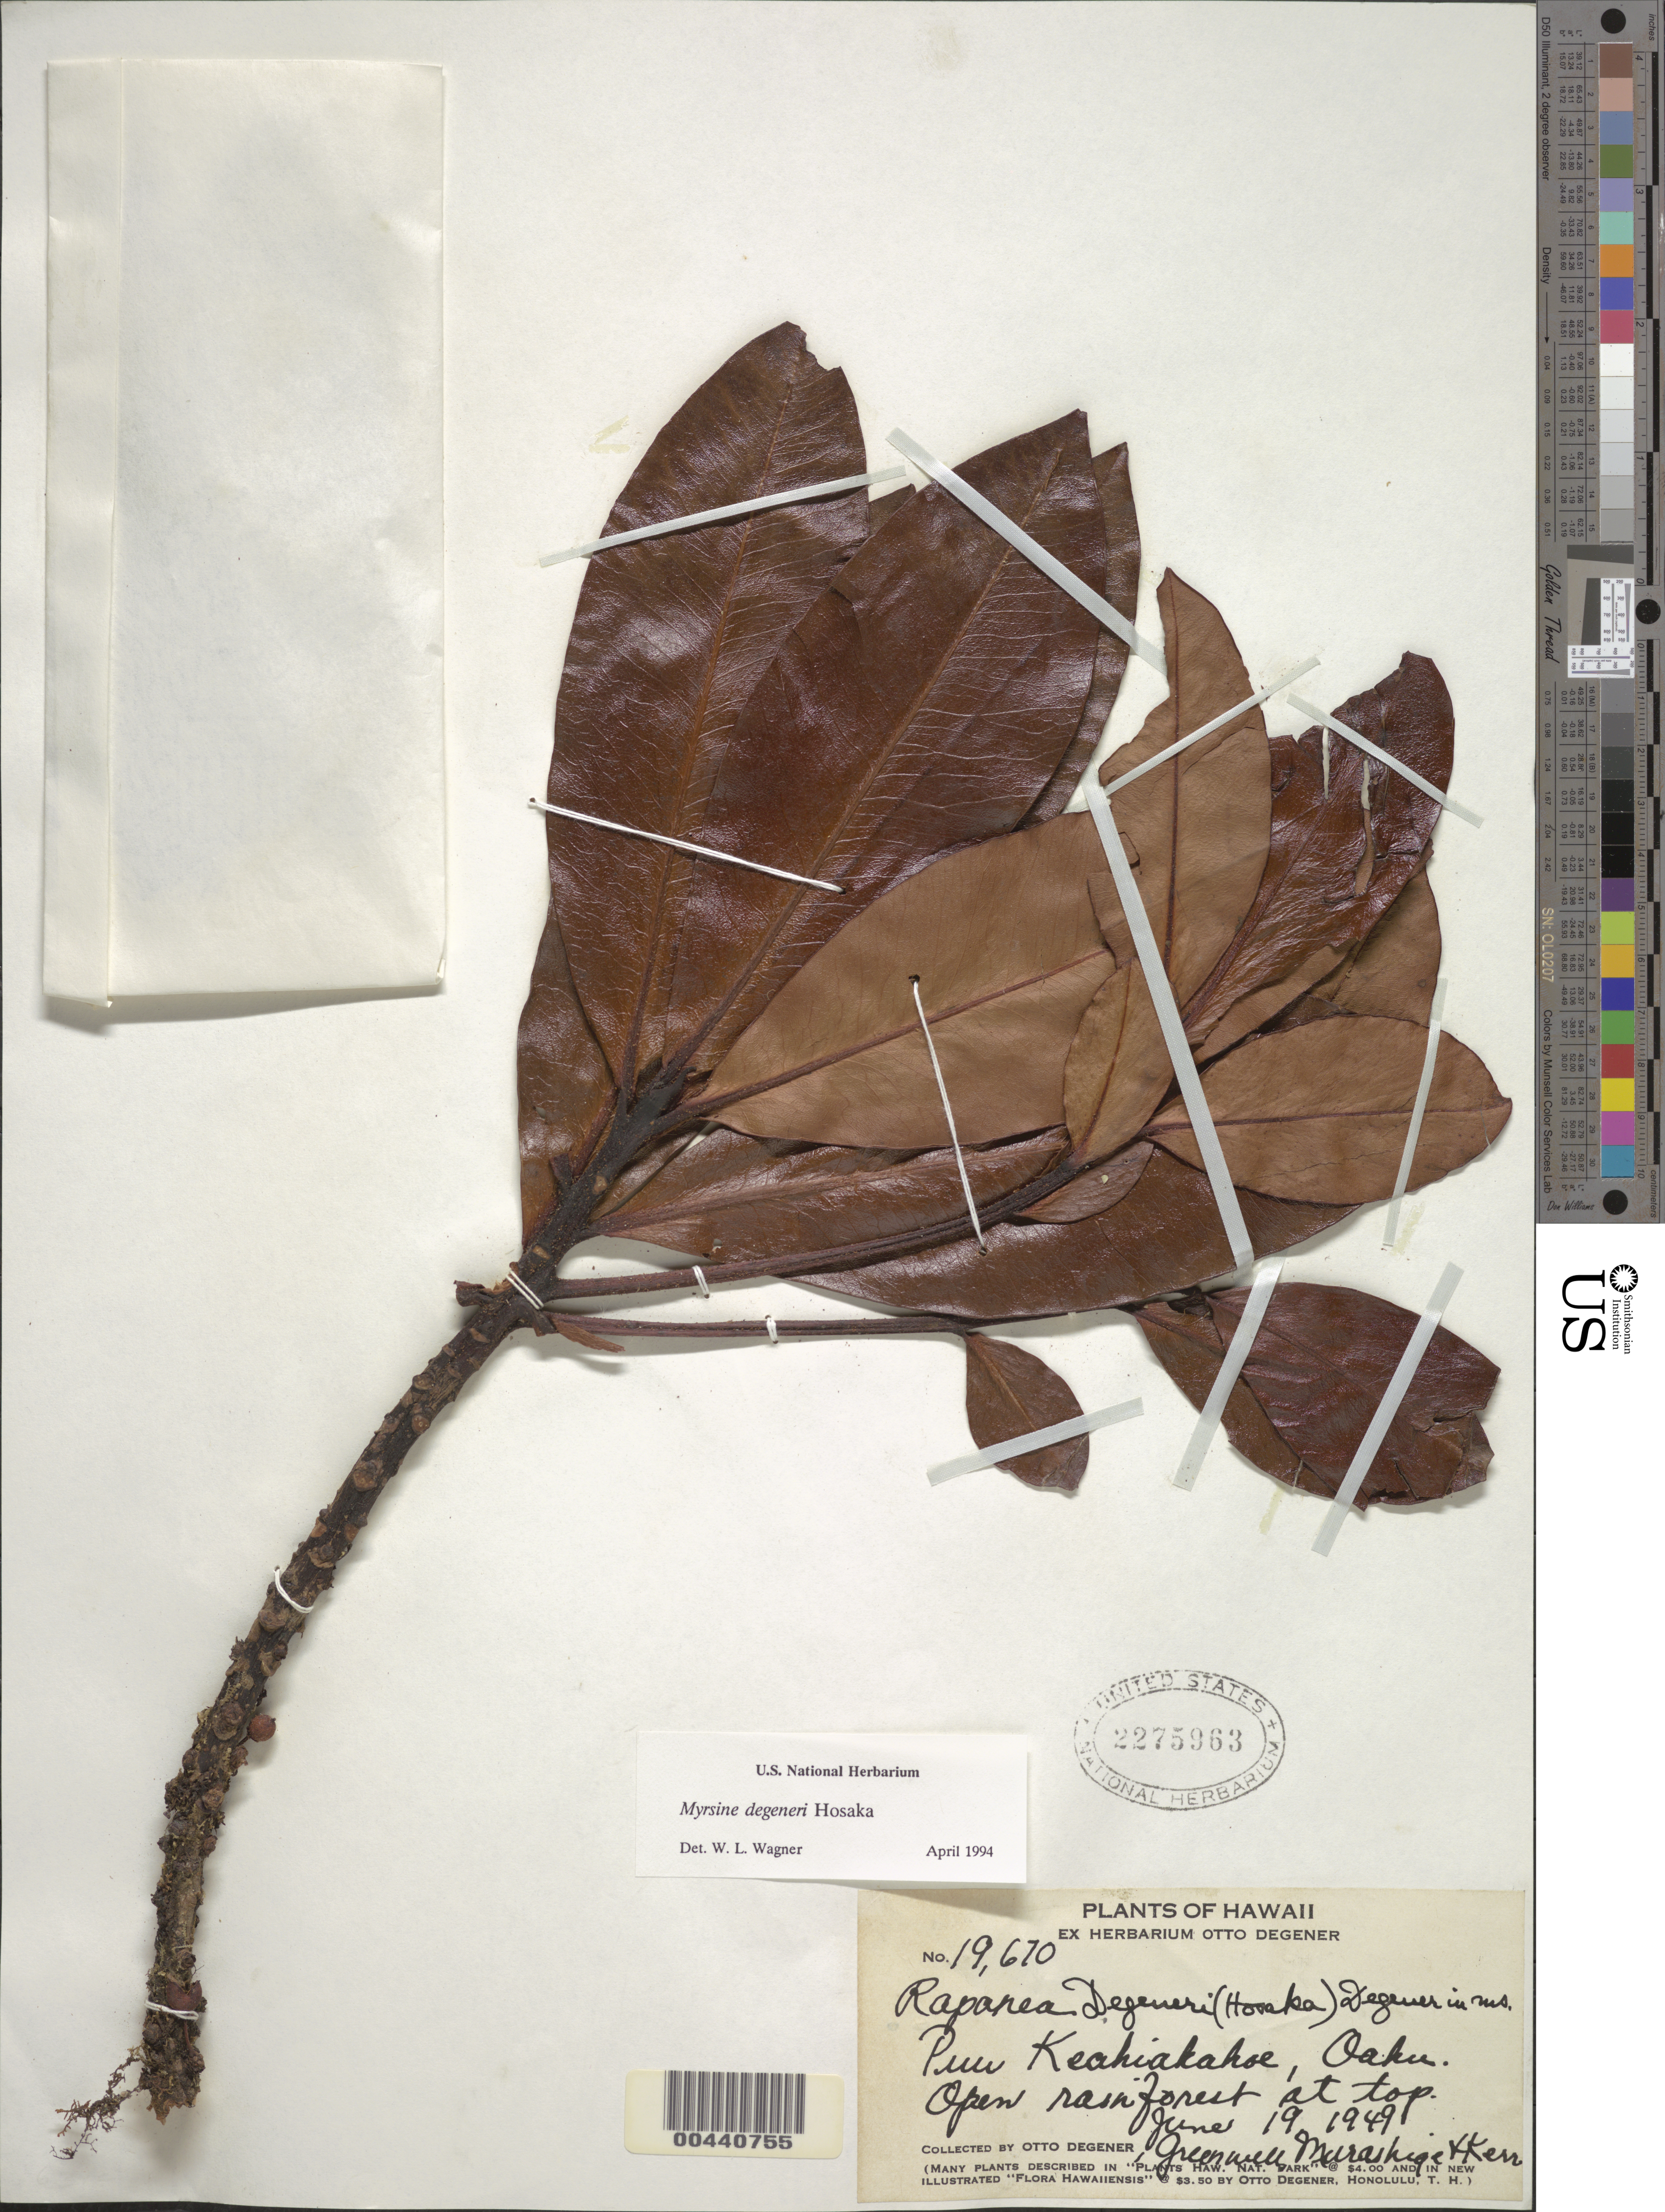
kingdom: Plantae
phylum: Tracheophyta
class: Magnoliopsida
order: Ericales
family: Primulaceae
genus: Myrsine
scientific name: Myrsine degeneri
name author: Hosaka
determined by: Wagner, W. L., (BOT), Smithsonian Institution - National Museum of Natural History (UNITED STATES)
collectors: O. Degener, -. Greenwell, Murashige & Kerr, --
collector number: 19670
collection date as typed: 19 Jun 1949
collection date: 1949-06-19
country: United States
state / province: Hawaii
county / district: Honolulu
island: Oahu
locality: Puu Keahiakahoe, at top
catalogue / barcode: US 2275963